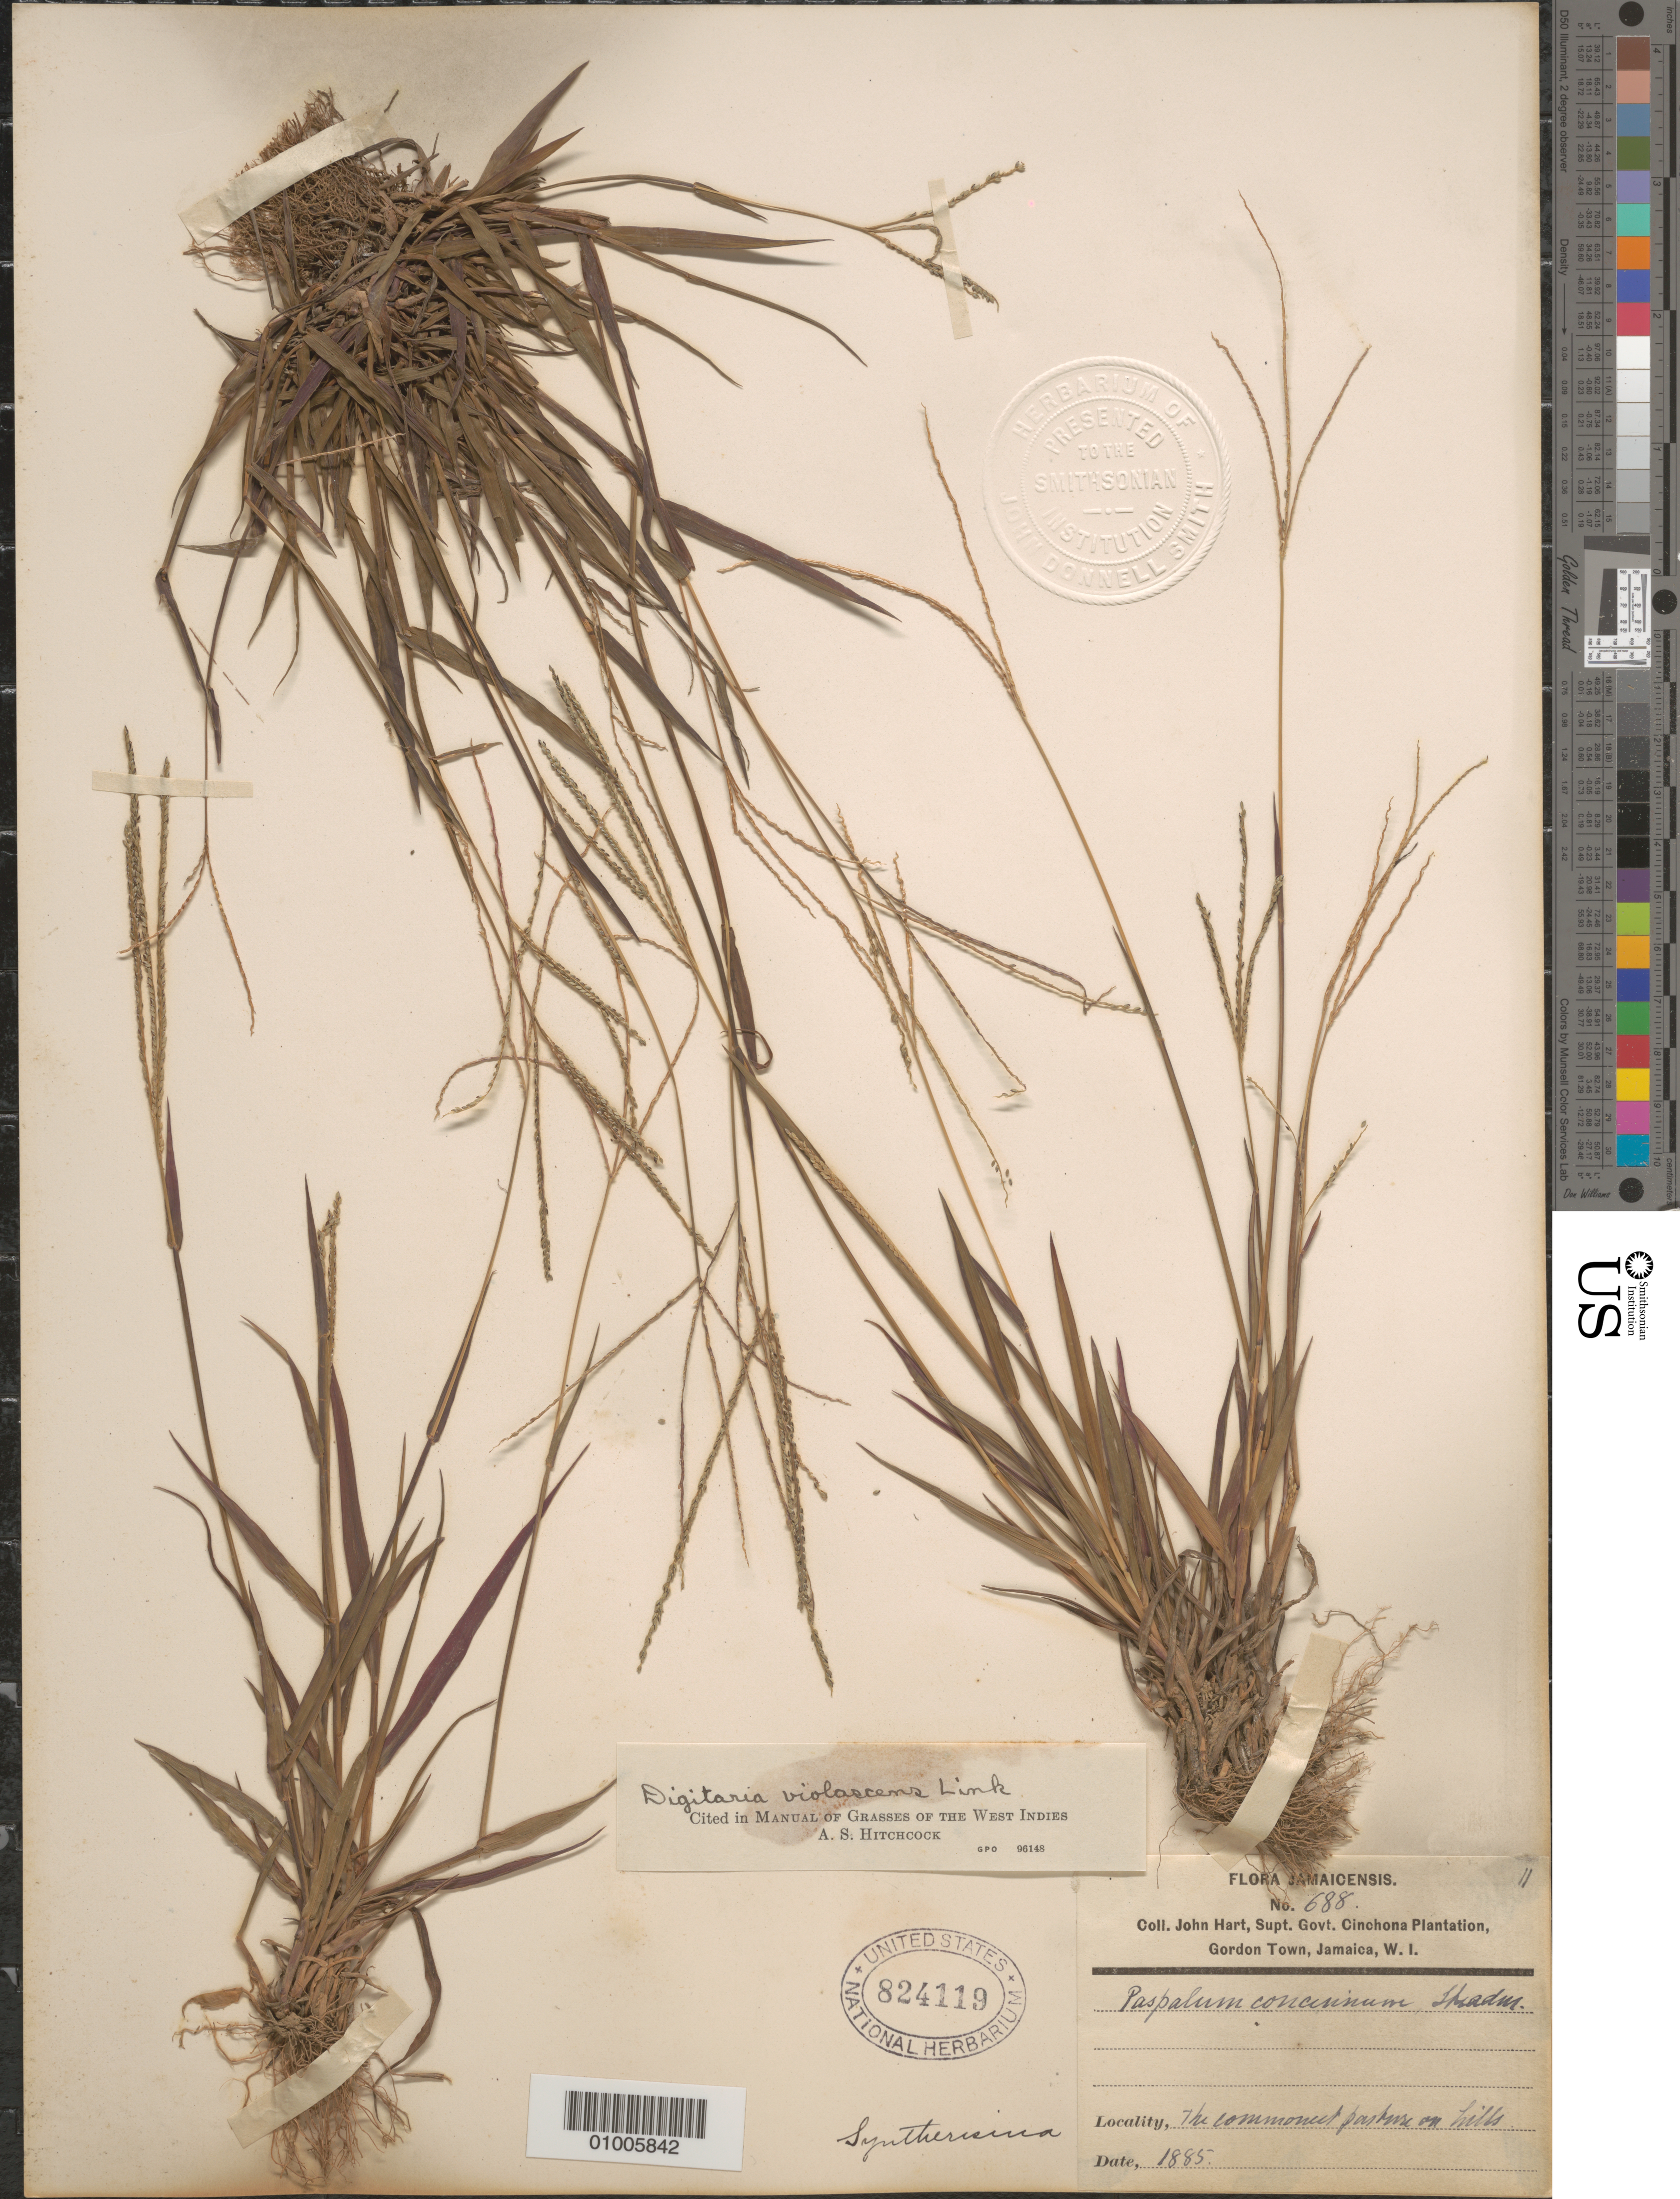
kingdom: Plantae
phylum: Tracheophyta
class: Liliopsida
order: Poales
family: Poaceae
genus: Digitaria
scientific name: Digitaria violascens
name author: Link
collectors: J. Hart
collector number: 11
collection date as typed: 1885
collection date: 1885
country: Jamaica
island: Jamaica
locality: Gordon Town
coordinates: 0 N, 0 E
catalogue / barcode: US 824119